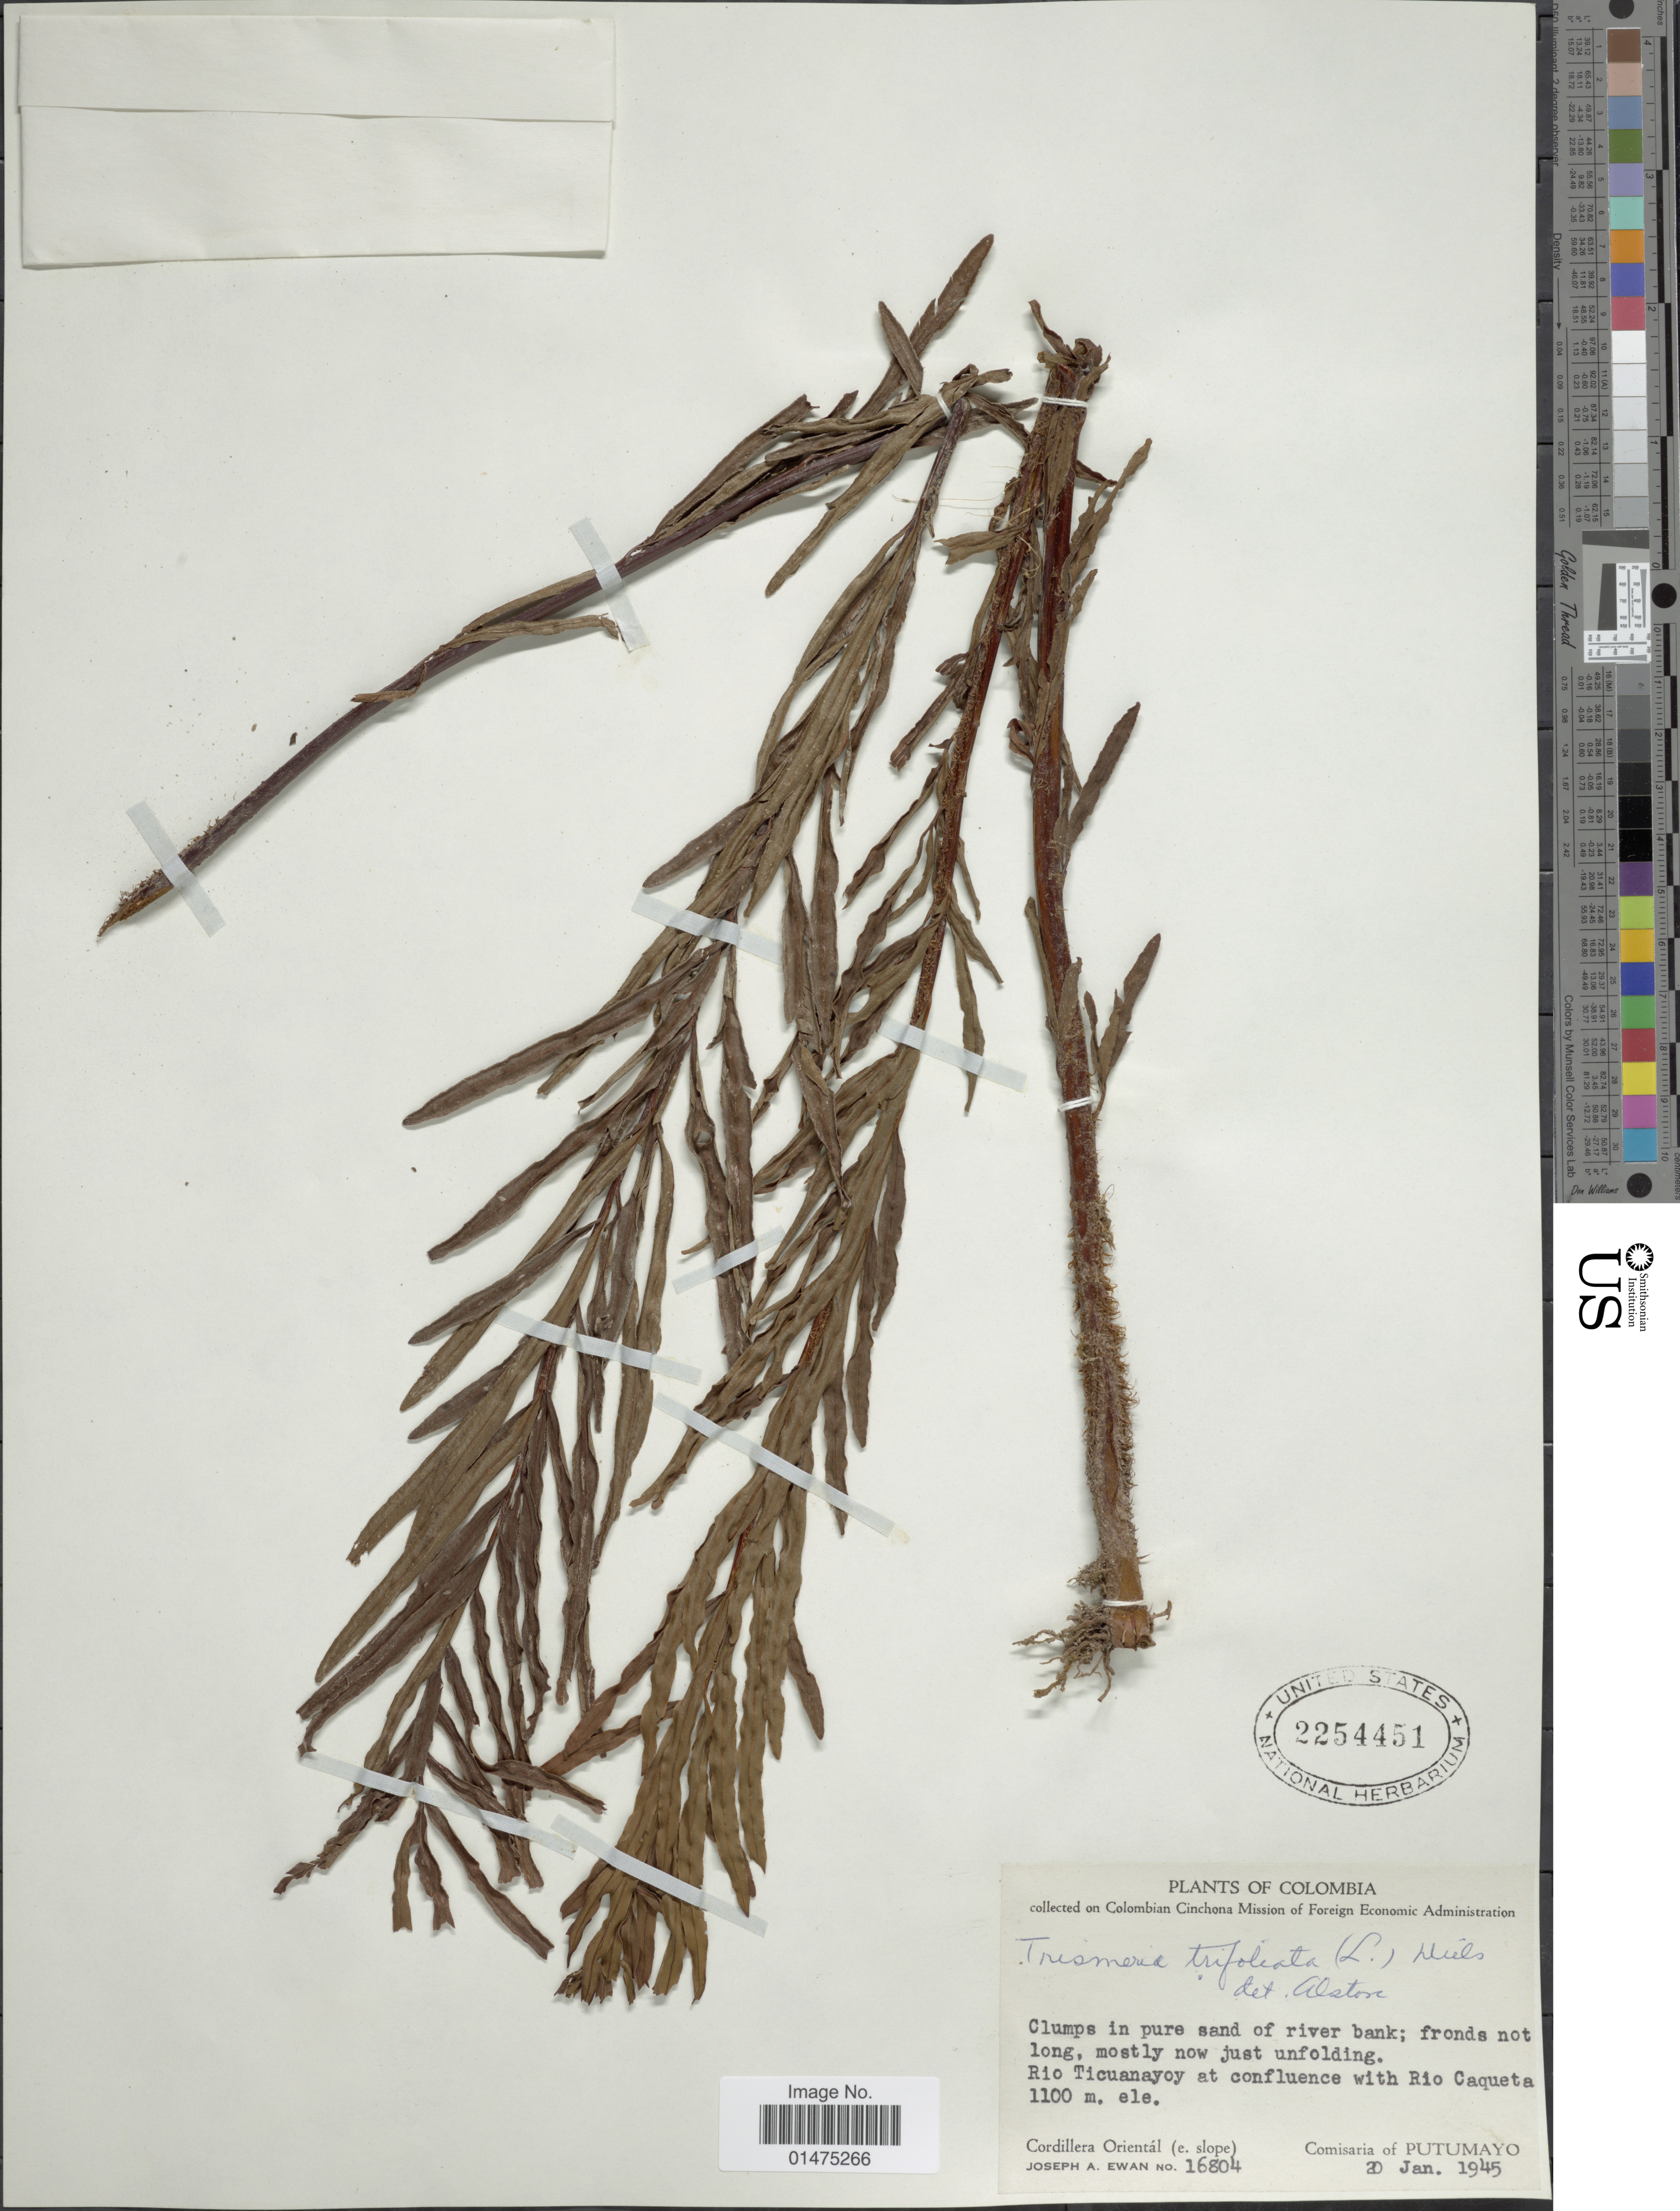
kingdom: Plantae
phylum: Tracheophyta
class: Polypodiopsida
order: Polypodiales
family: Pteridaceae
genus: Pityrogramma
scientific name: Pityrogramma trifoliata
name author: (L.) R.M. Tryon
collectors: J. A. Ewan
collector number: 16804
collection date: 1945-01-20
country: Colombia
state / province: Putumayo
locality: Cordillera Oriental, Rio Ticuanayoy at confluence with Rio Caqueta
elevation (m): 1100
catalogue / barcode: US 2254451